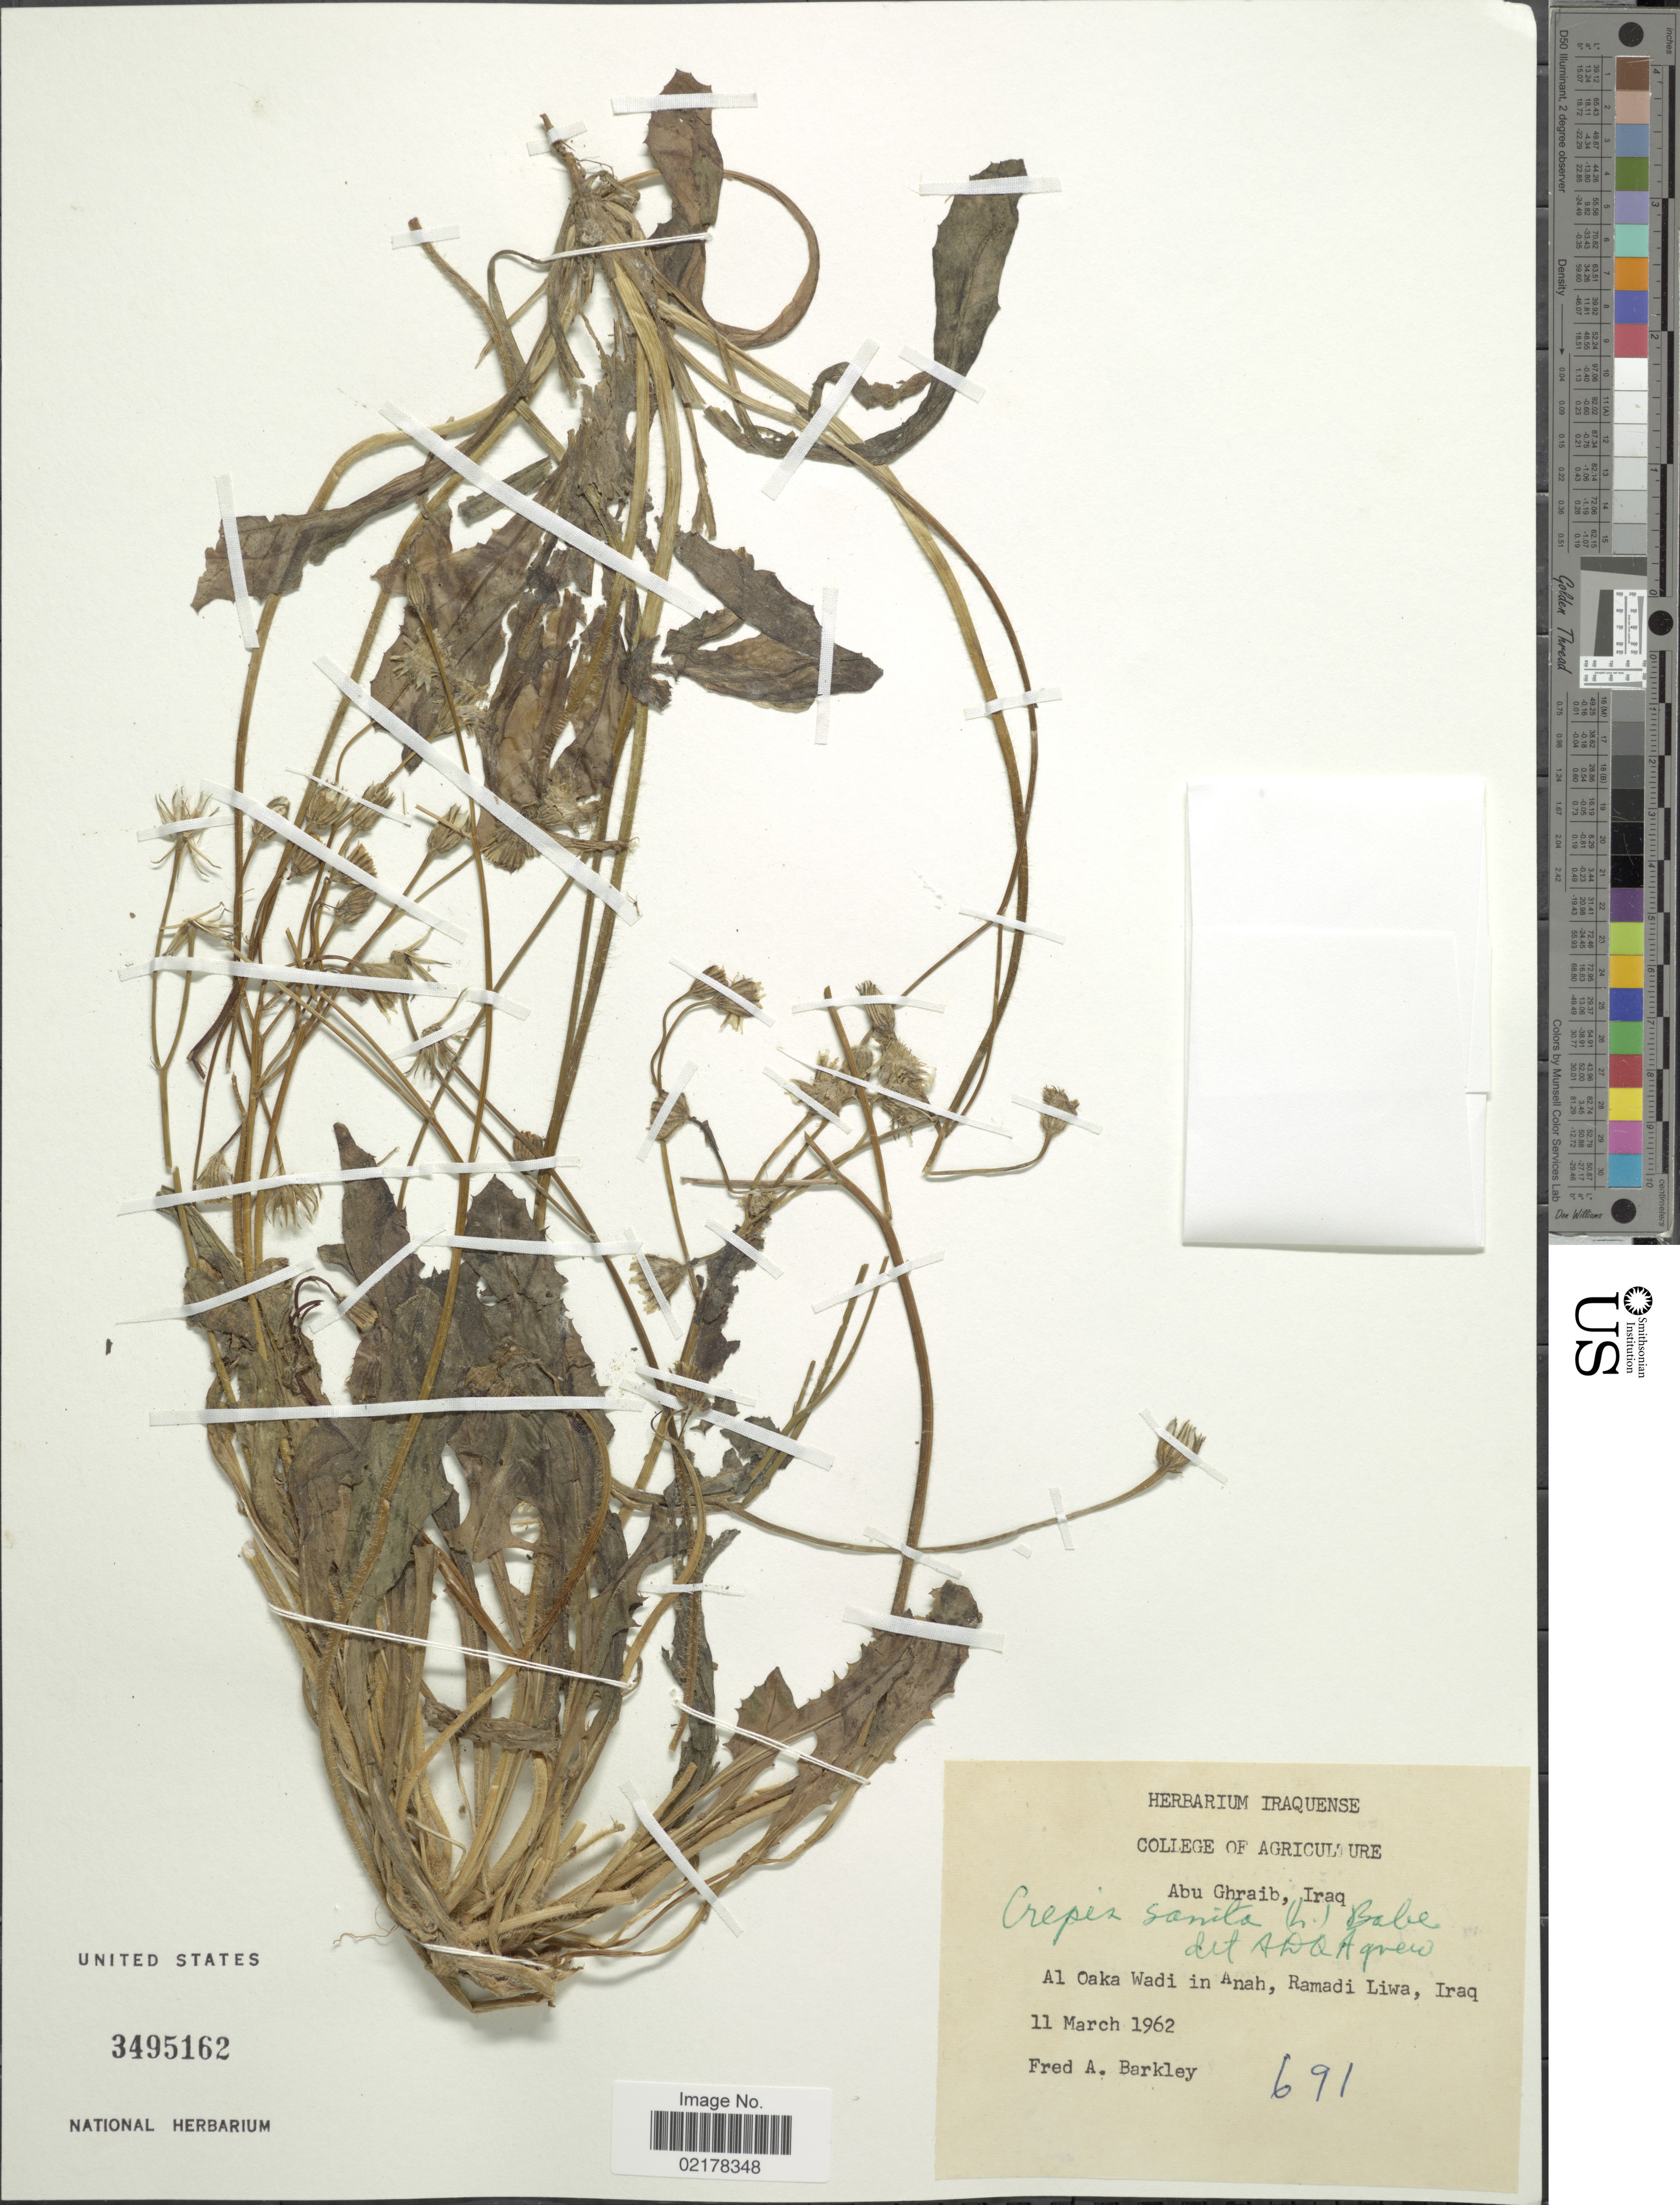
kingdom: Plantae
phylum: Tracheophyta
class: Magnoliopsida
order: Asterales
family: Asteraceae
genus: Crepis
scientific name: Crepis sp.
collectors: F. A. Barkley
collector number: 691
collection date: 1962-03-11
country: Iraq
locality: Abu Ghraib. Al Oaka Wadi in Anah, Ramadi Liwa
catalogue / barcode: US 3495162